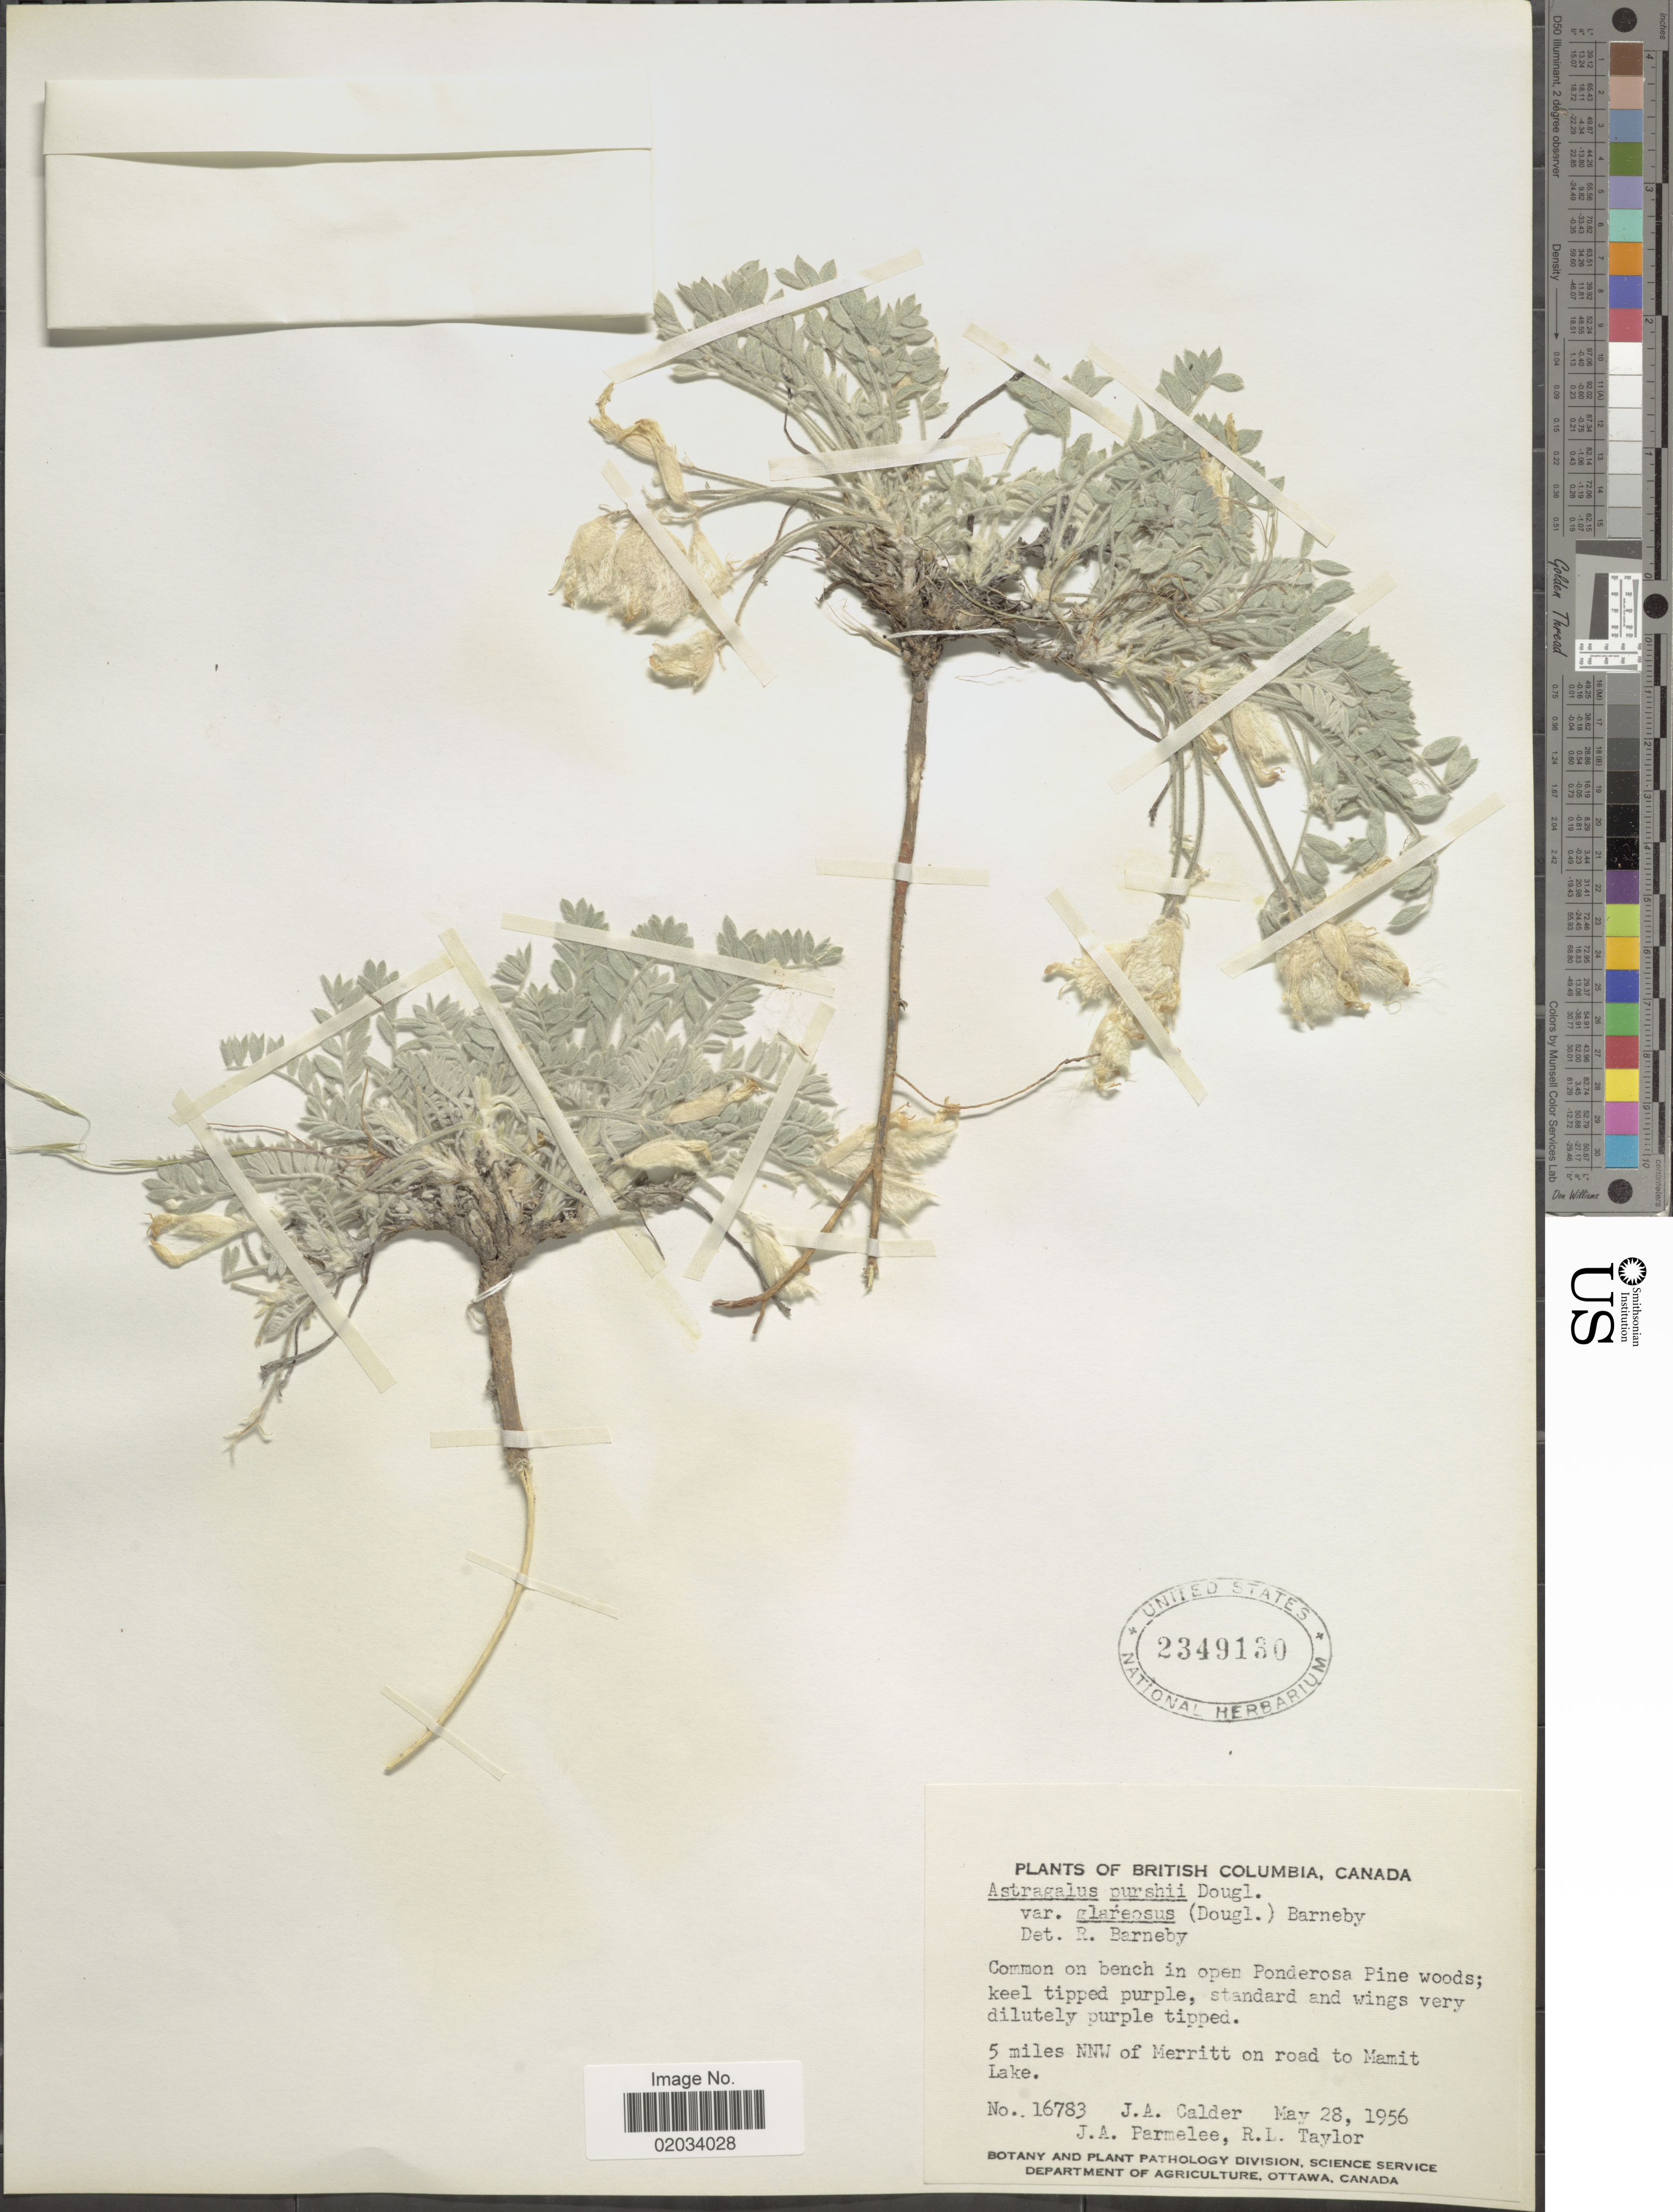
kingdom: Plantae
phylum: Tracheophyta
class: Magnoliopsida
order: Fabales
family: Fabaceae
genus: Astragalus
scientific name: Astragalus purshii var. glareosus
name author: (Douglas ex Hook.) Barneby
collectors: J. A. Calder, J. A. Parmelee & R. Taylor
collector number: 16783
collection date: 1956-05-28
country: Canada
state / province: British Columbia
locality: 5 miles NNW of Merritt on road to Mamit Lake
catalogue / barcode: US 2349130